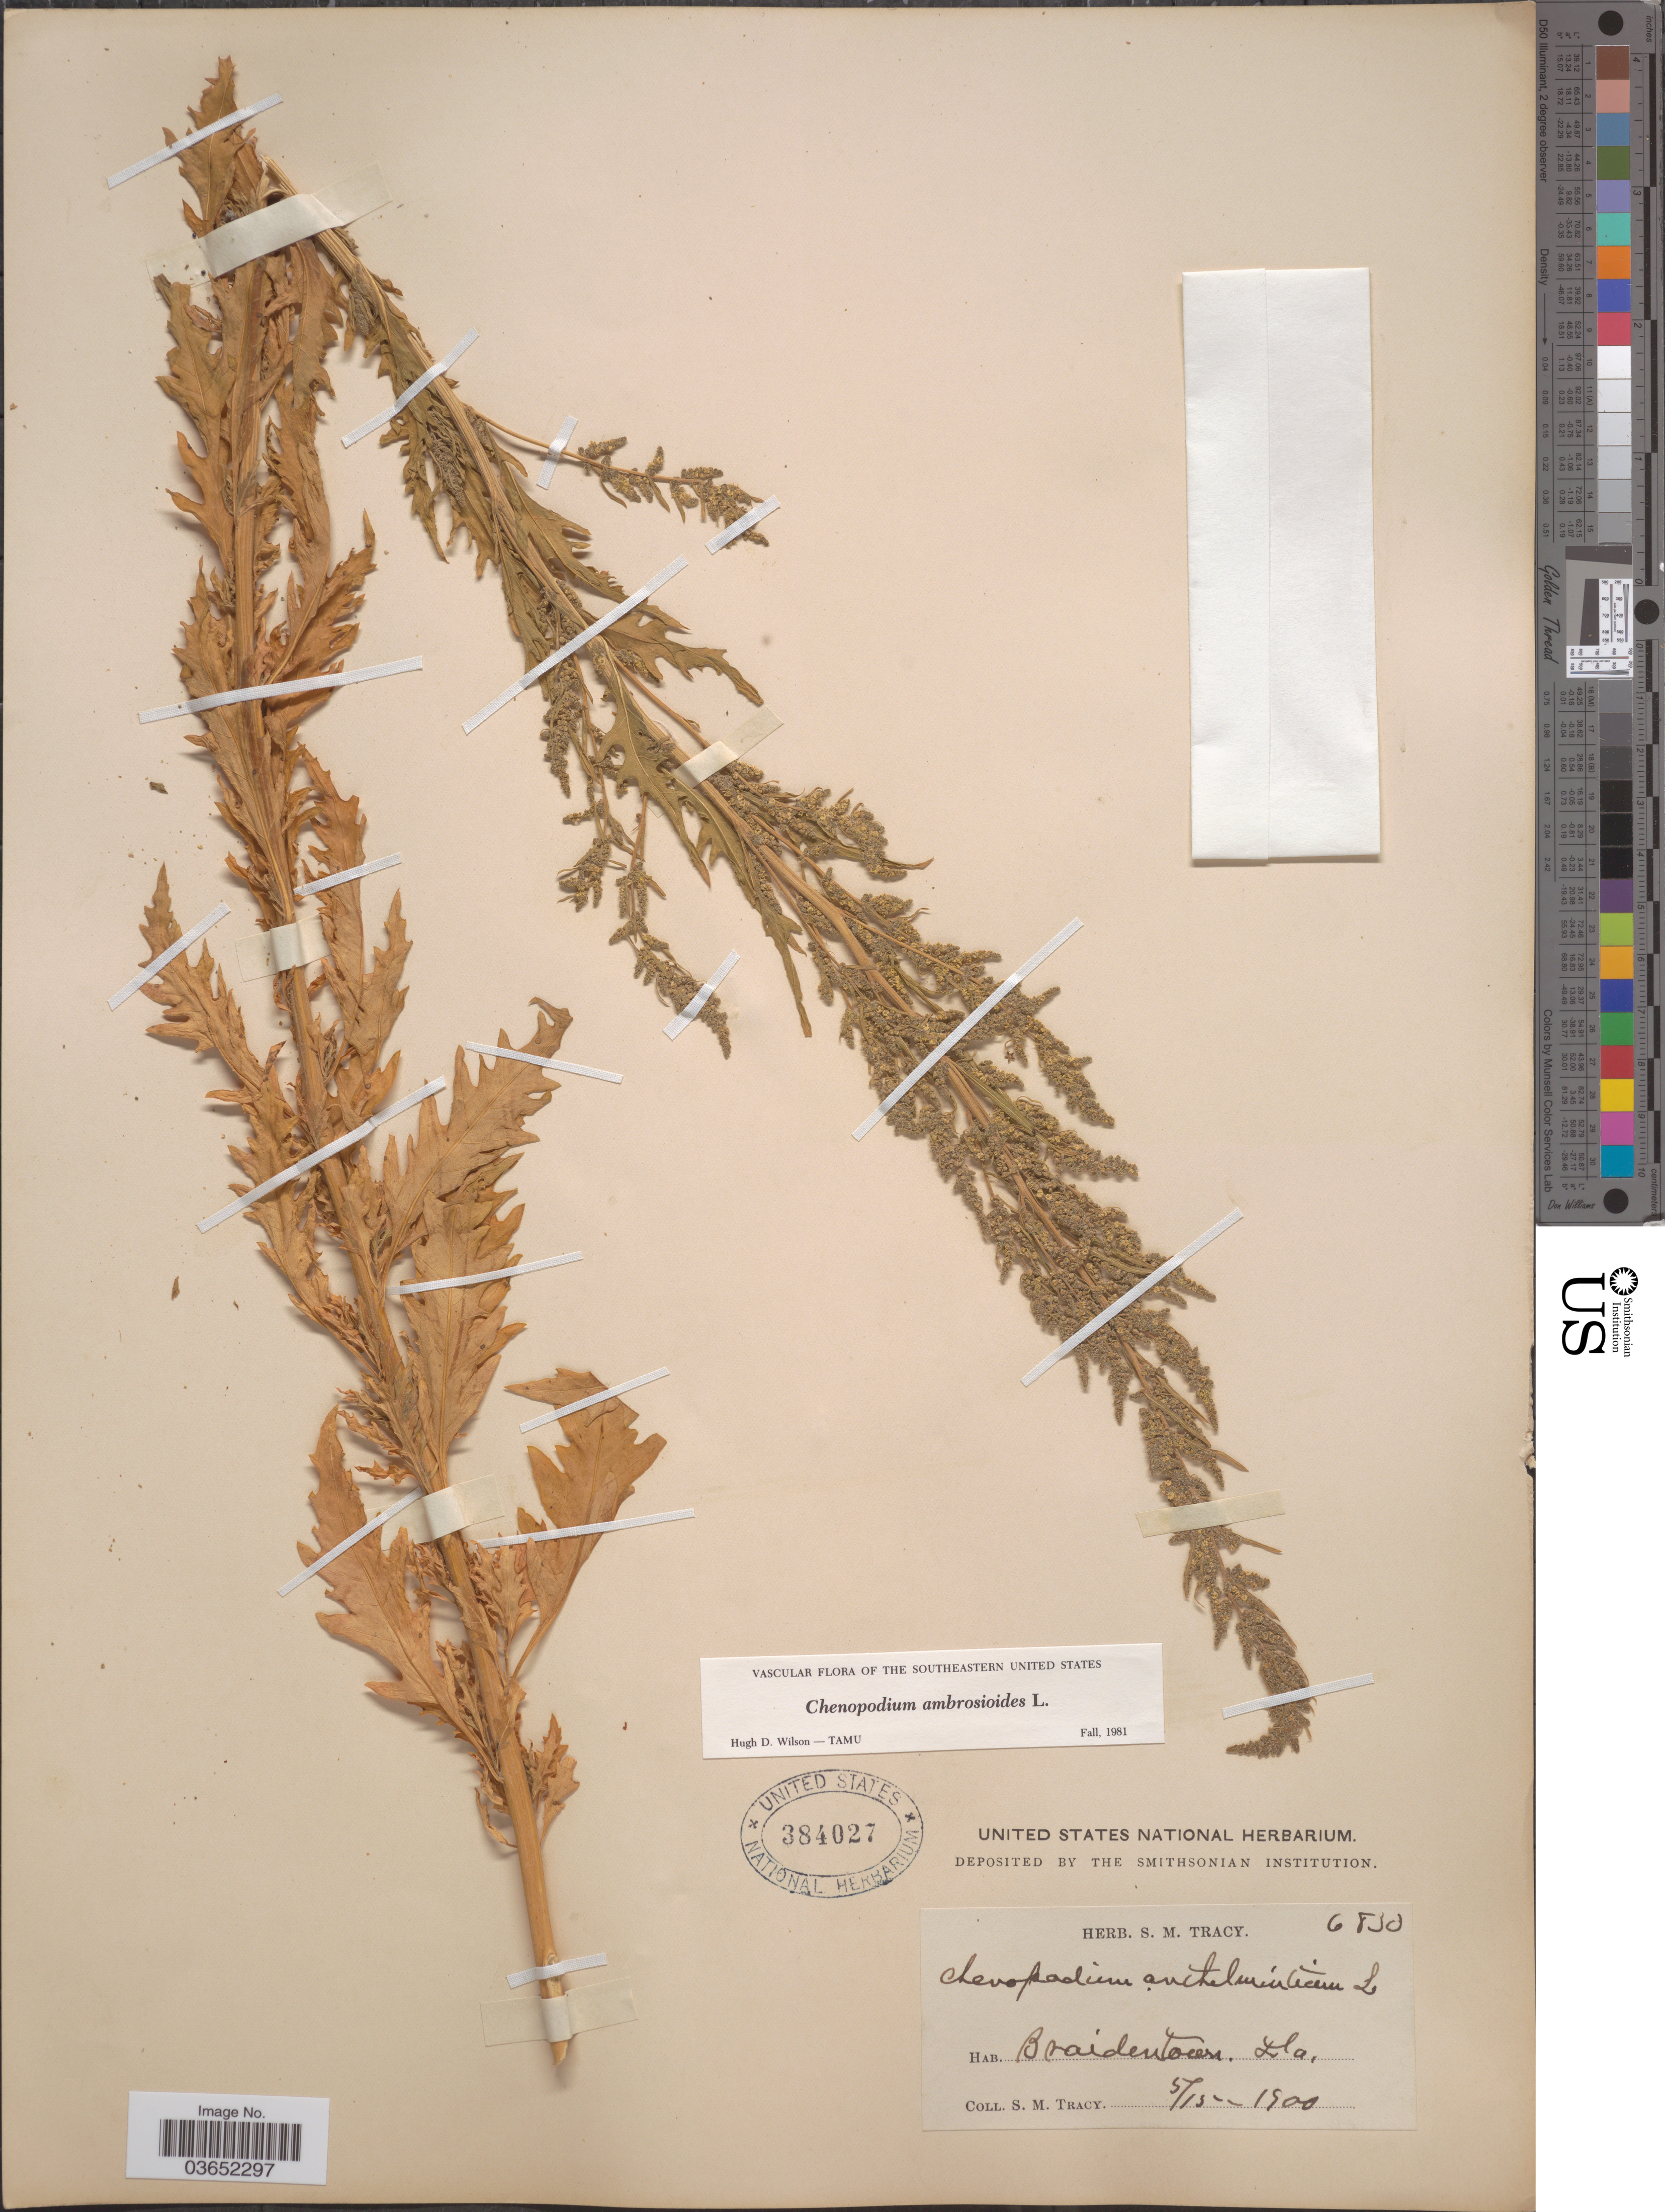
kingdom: Plantae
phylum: Tracheophyta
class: Magnoliopsida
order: Caryophyllales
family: Amaranthaceae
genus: Chenopodium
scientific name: Chenopodium ambrosioides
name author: L.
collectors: S. M. Tracy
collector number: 6830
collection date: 1900-05-15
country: United States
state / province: Florida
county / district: Manatee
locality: Braidentown (present day: Bradenton)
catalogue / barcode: US 384027